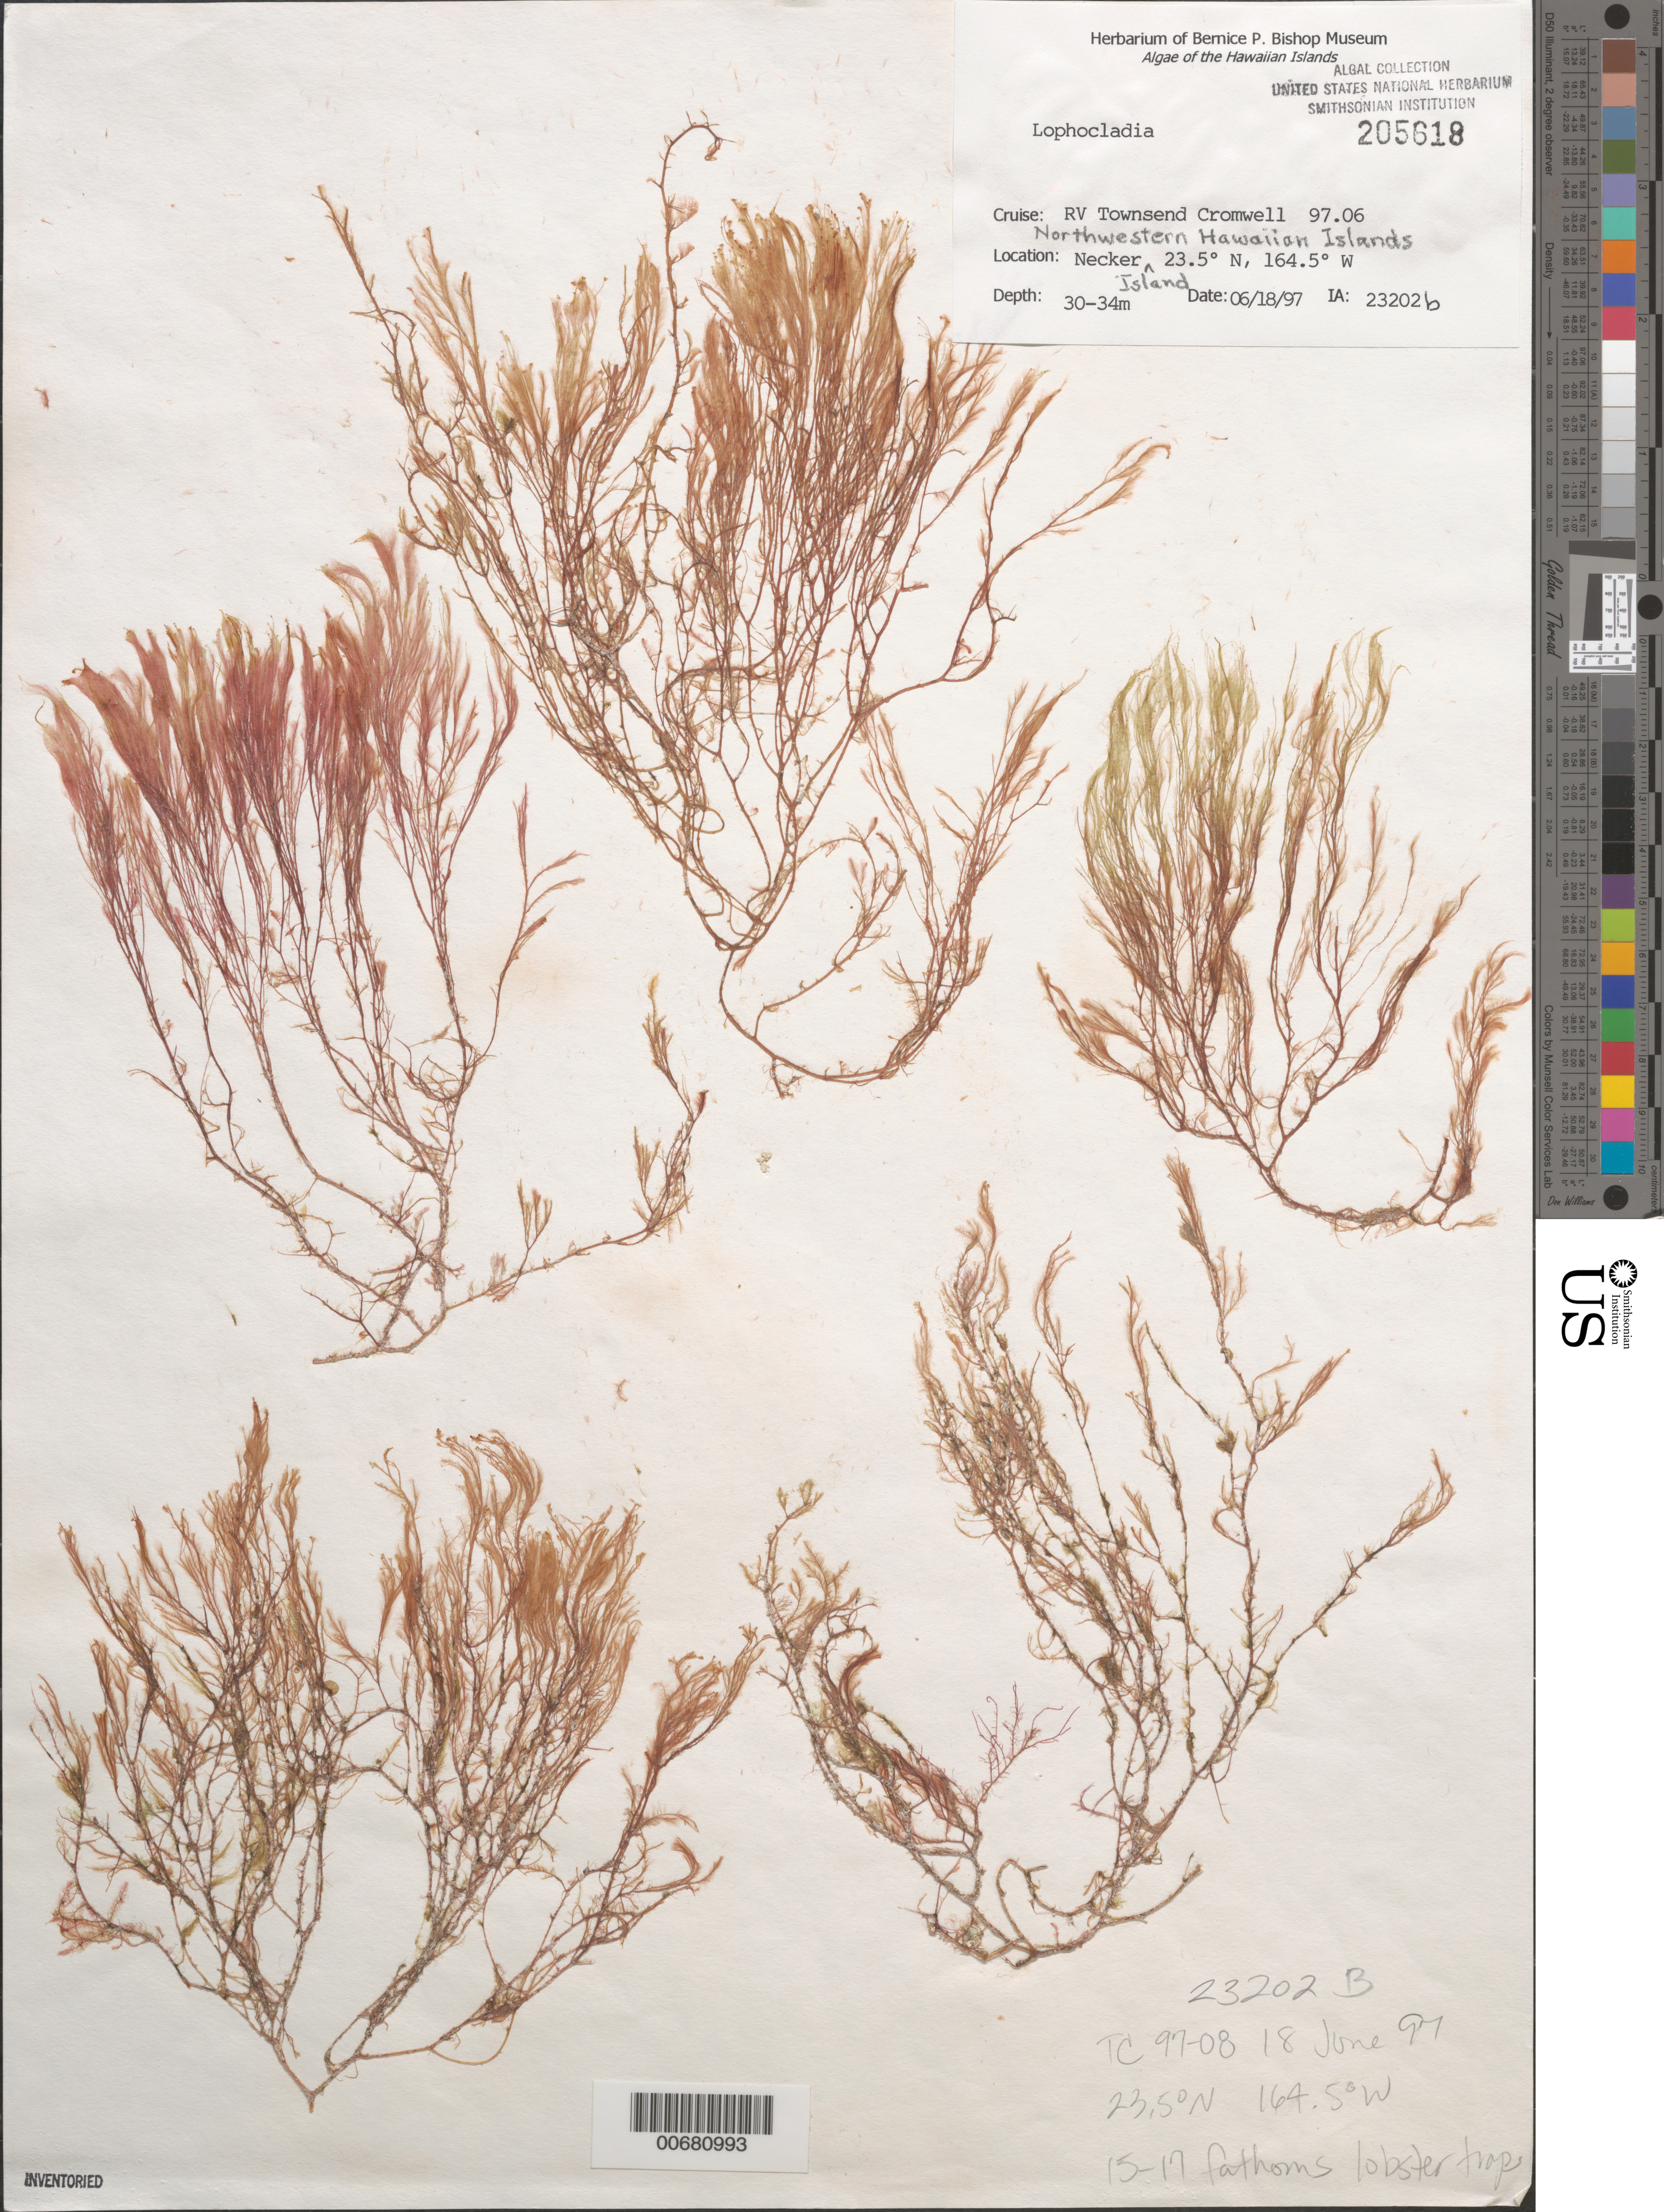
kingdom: Plantae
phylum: Rhodophyta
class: Florideophyceae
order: Ceramiales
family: Rhodomelaceae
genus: Lophocladia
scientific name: Lophocladia sp.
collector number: IAA 23202b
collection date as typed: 18 Jun 1997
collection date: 1997-06-18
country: United States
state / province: Hawaii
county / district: Honolulu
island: Necker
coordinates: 23.5 N, 164.5 W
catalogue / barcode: US 205618